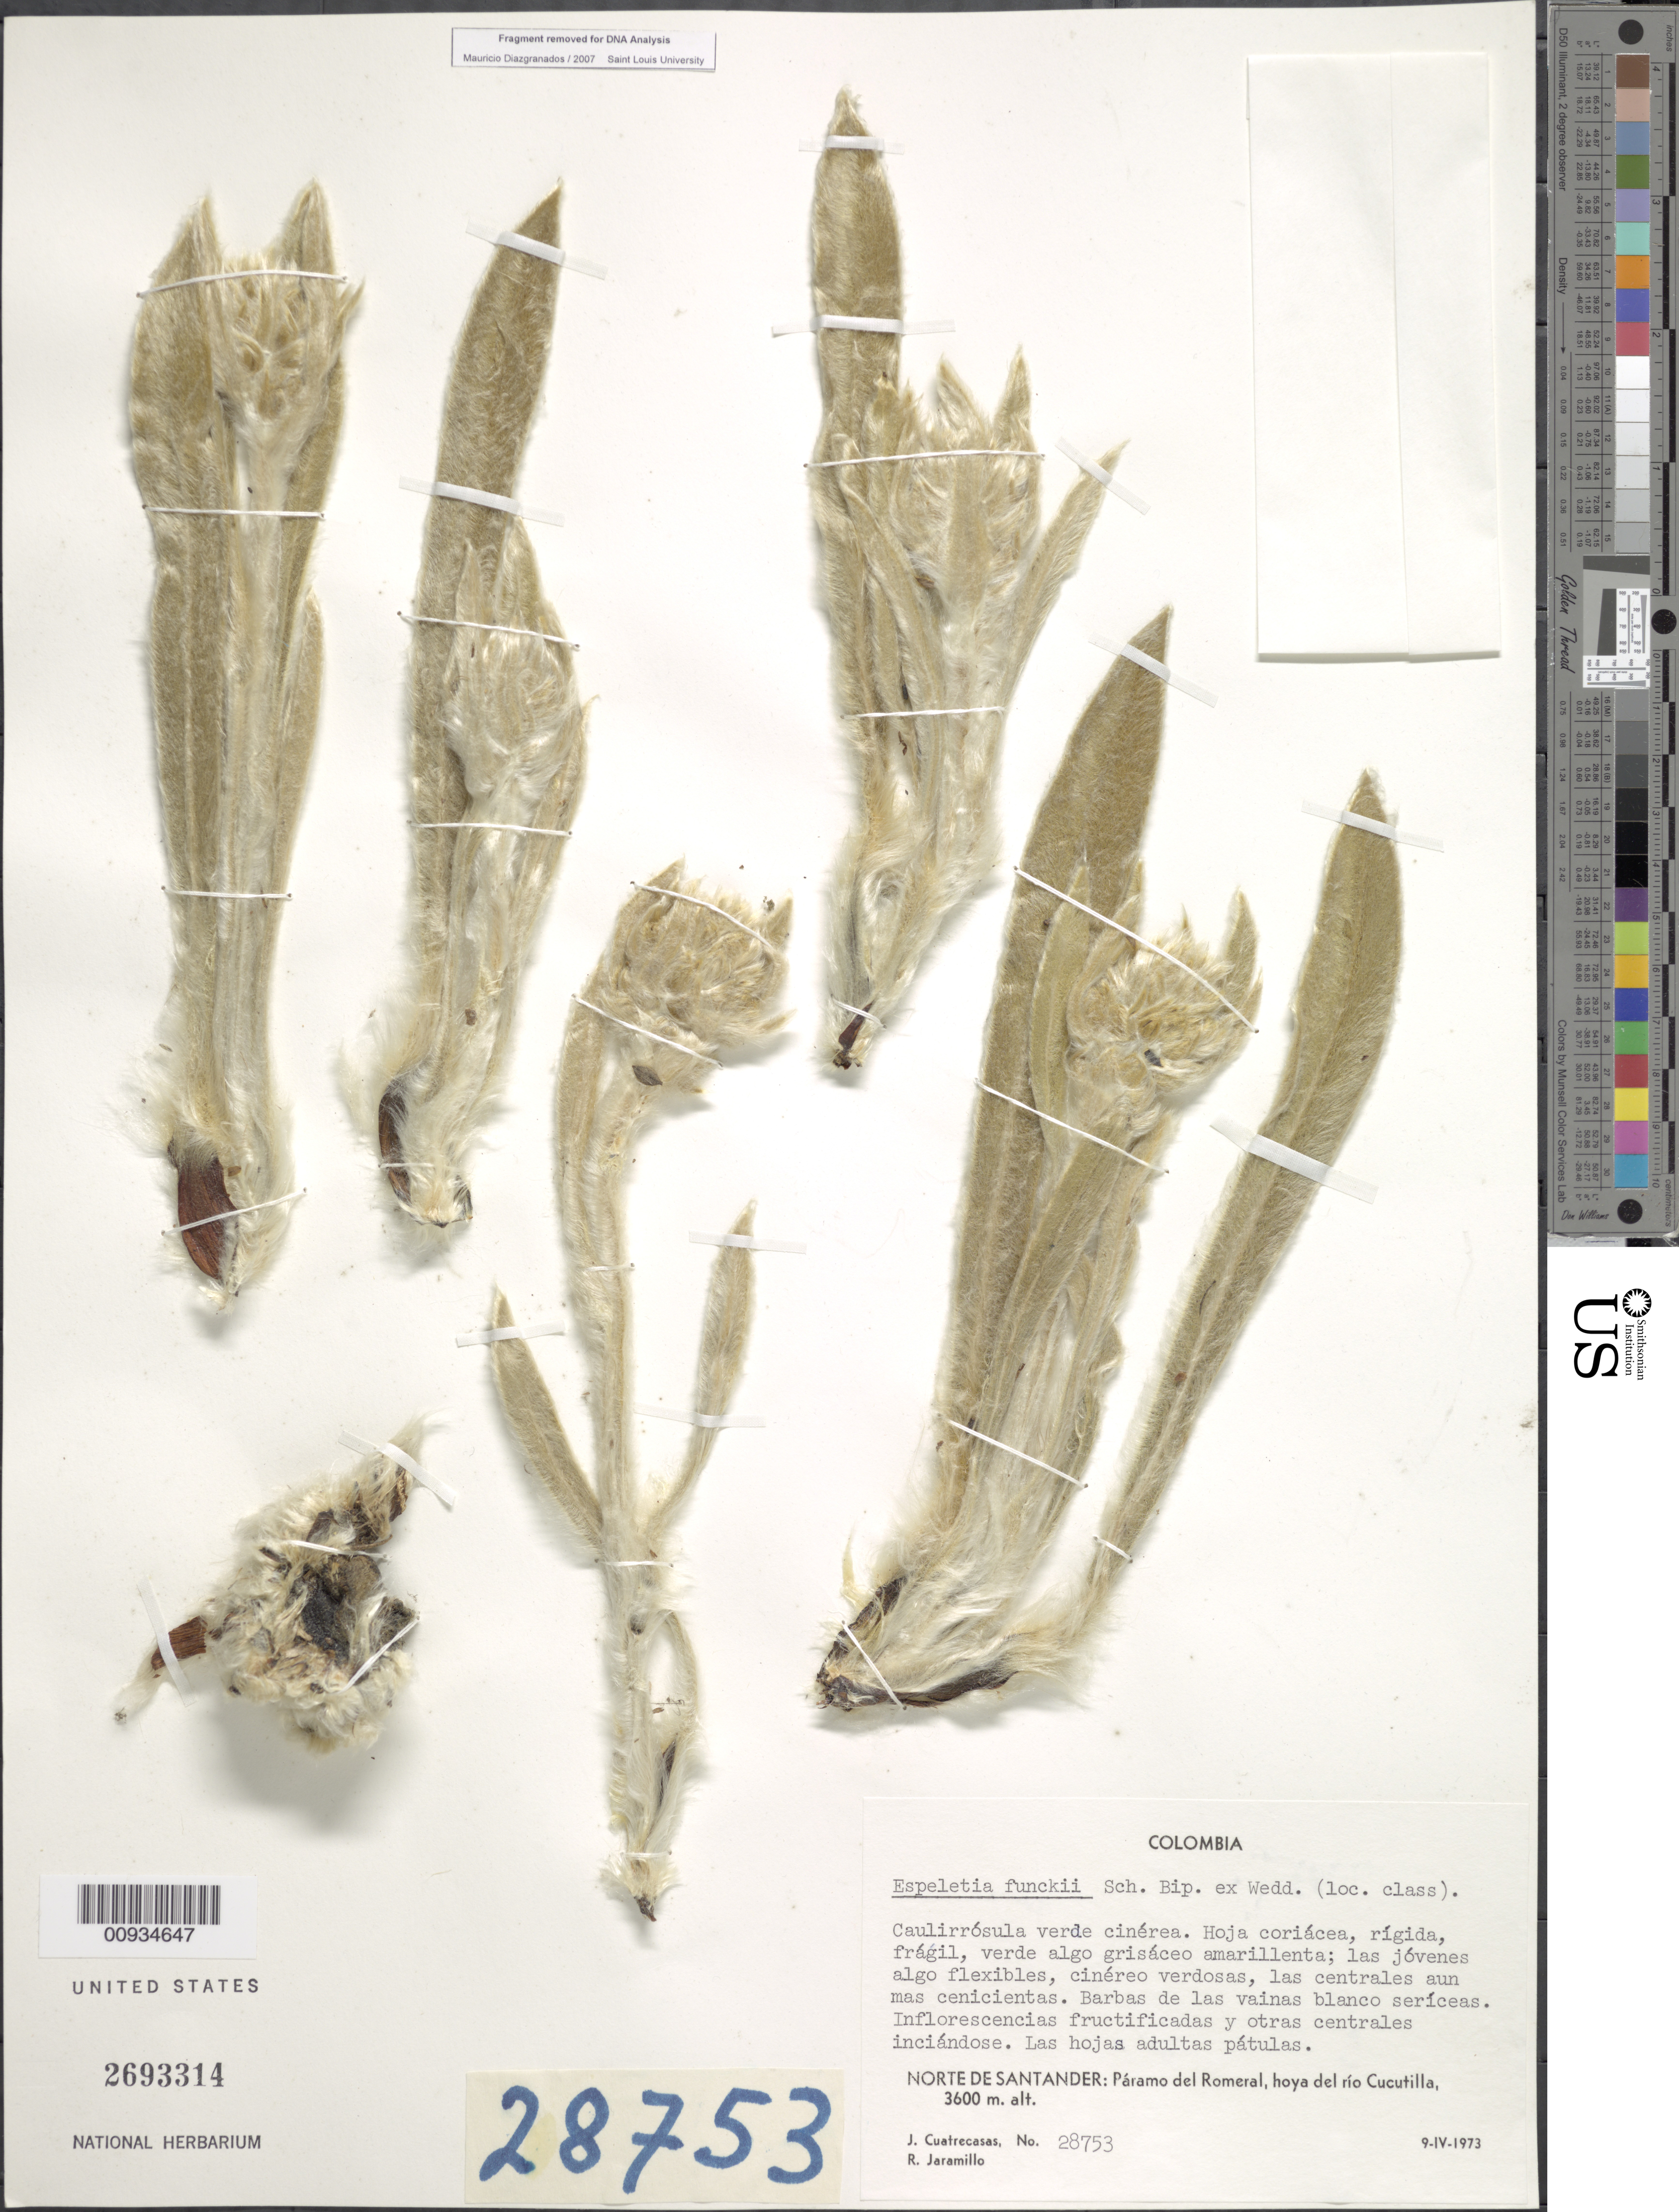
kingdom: Plantae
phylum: Tracheophyta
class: Magnoliopsida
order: Asterales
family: Asteraceae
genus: Espeletiopsis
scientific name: Espeletiopsis funckii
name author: (Sch. Bip. ex Wedd.) Cuatrec.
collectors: J. Cuatrecasas & R. Jaramillo M.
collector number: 28753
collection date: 1973-04-09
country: Colombia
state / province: Norte de Santander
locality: Norte de Santander: Paramo del Romeral, hoya del rio Cucutilla,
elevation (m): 3600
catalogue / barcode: US 2693314